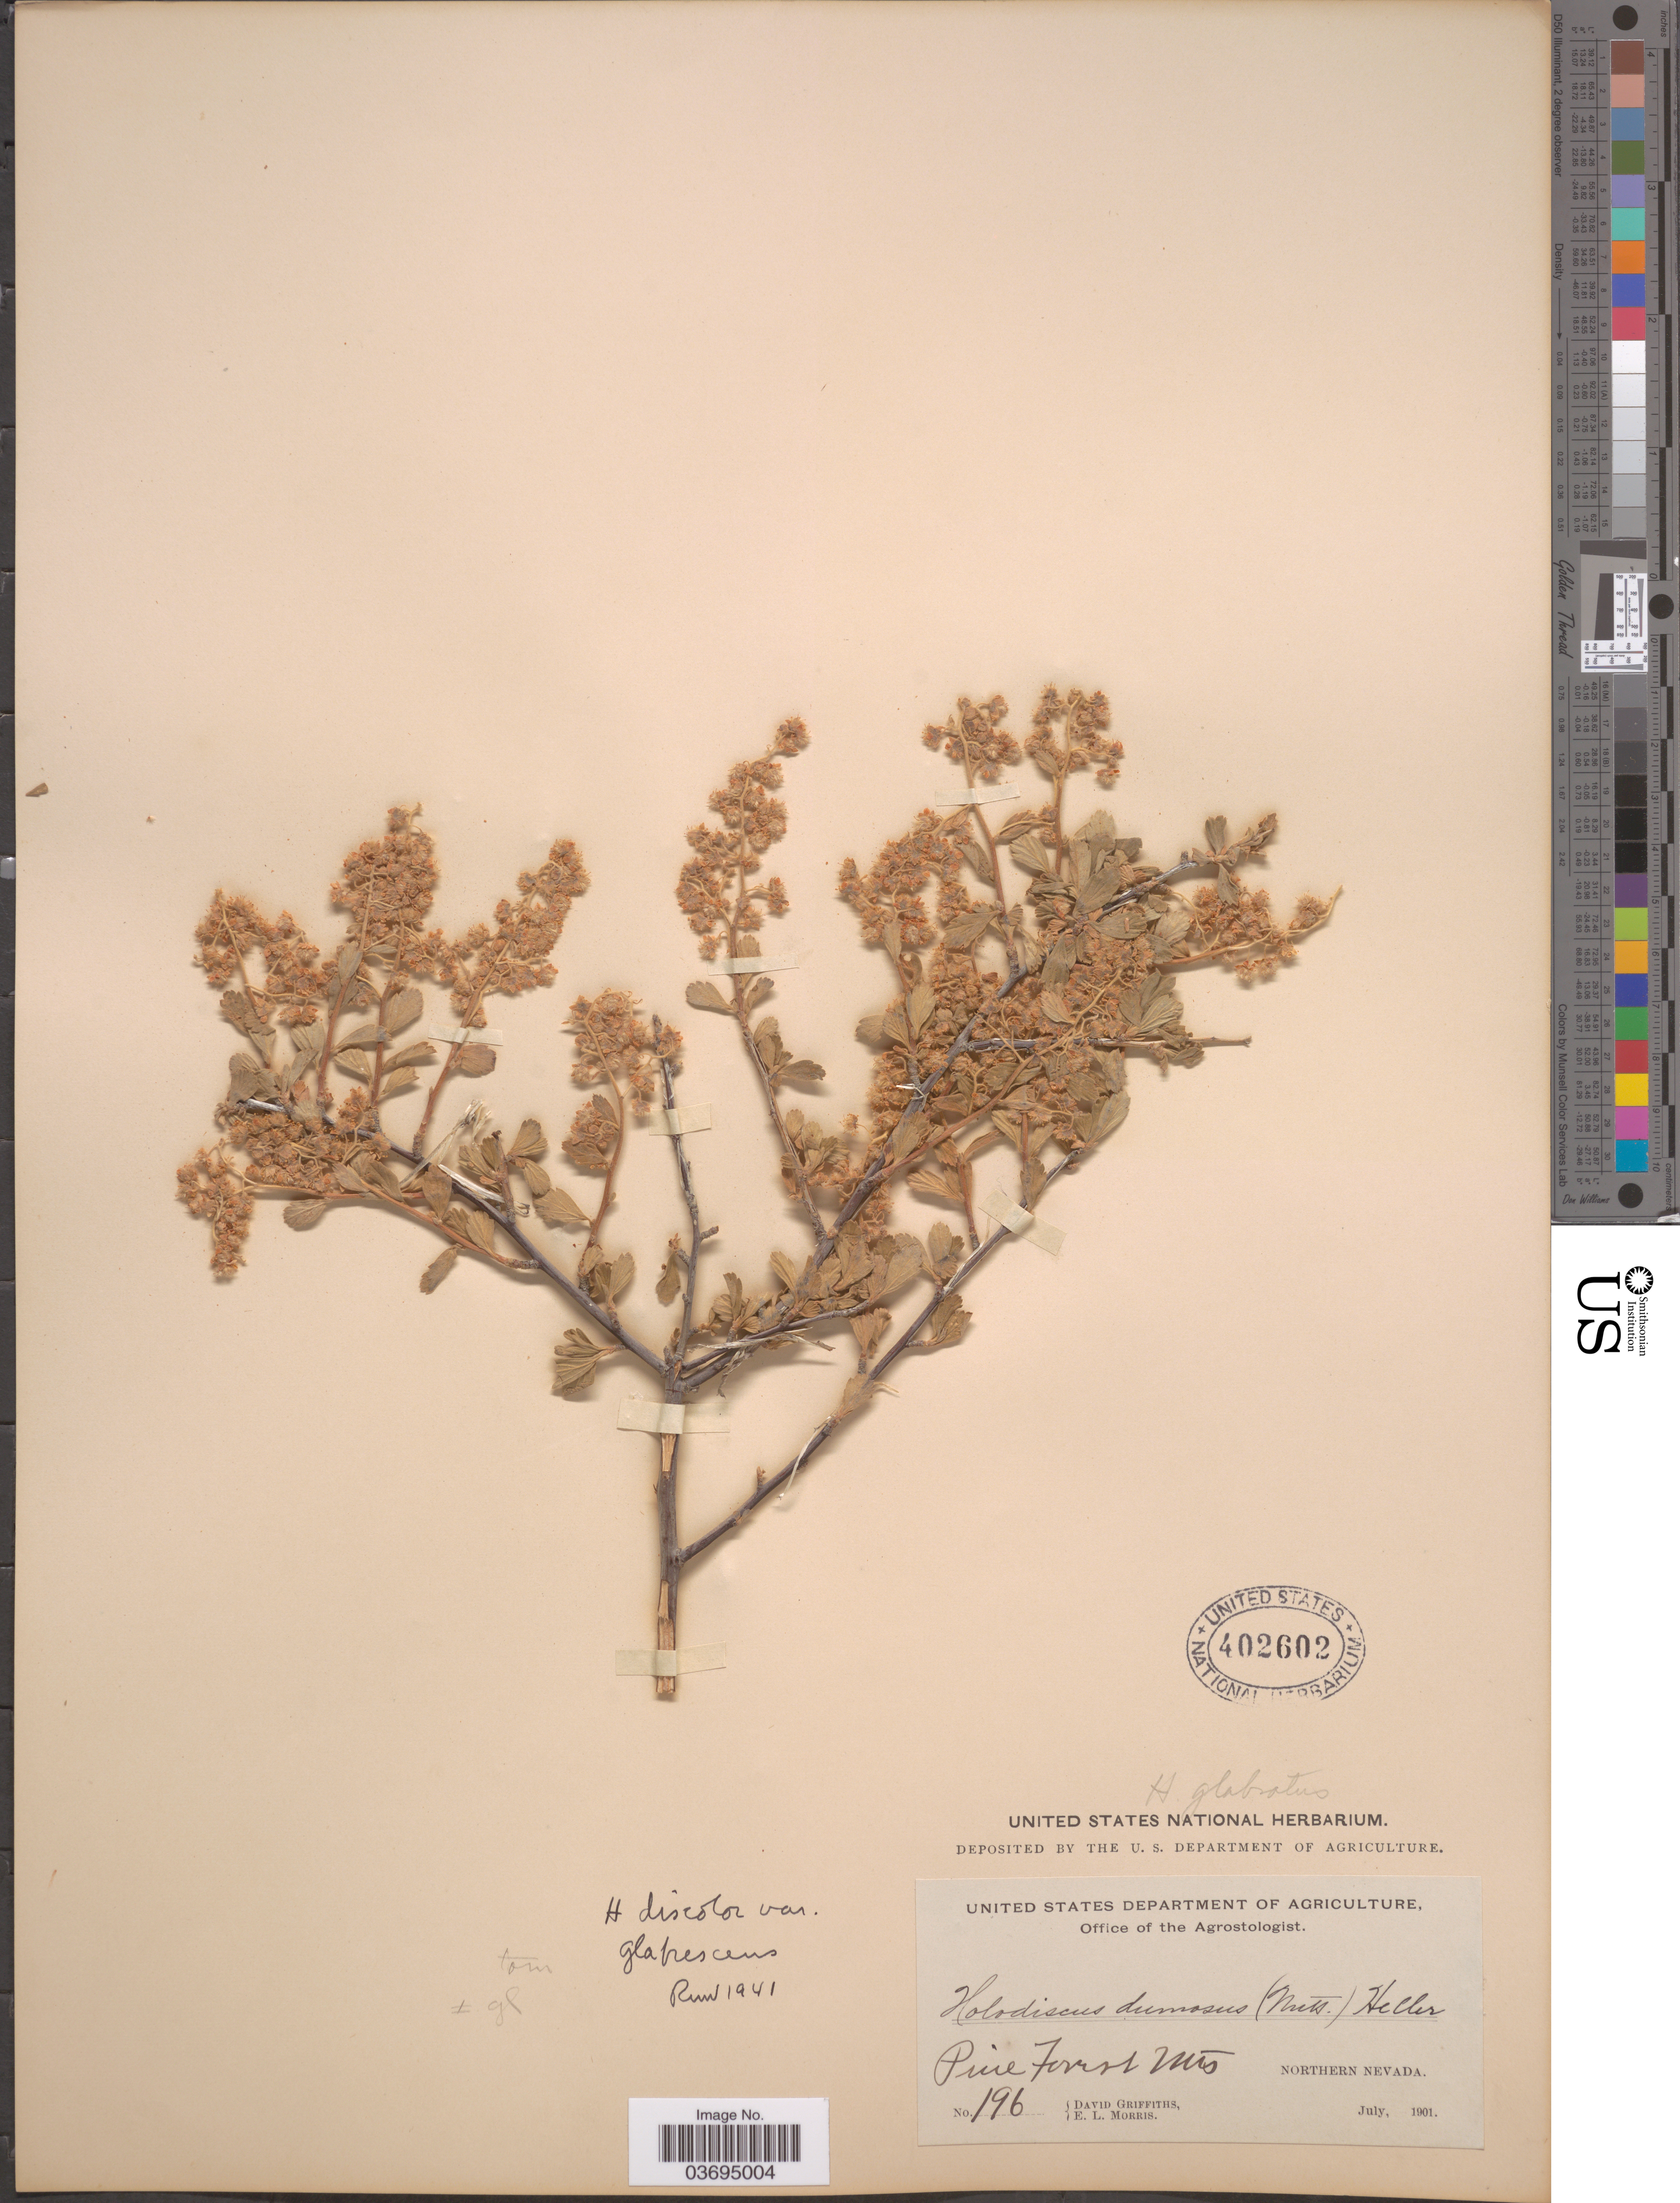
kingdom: Plantae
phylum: Tracheophyta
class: Magnoliopsida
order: Rosales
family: Rosaceae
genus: Holodiscus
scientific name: Holodiscus discolor var. microphyllus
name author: (Rydb.) Jeps.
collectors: D. Griffiths & E. Morris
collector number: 196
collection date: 1901-07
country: United States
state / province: Nevada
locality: Pine Forest Mts. Northern Nevada.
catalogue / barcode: US 402602